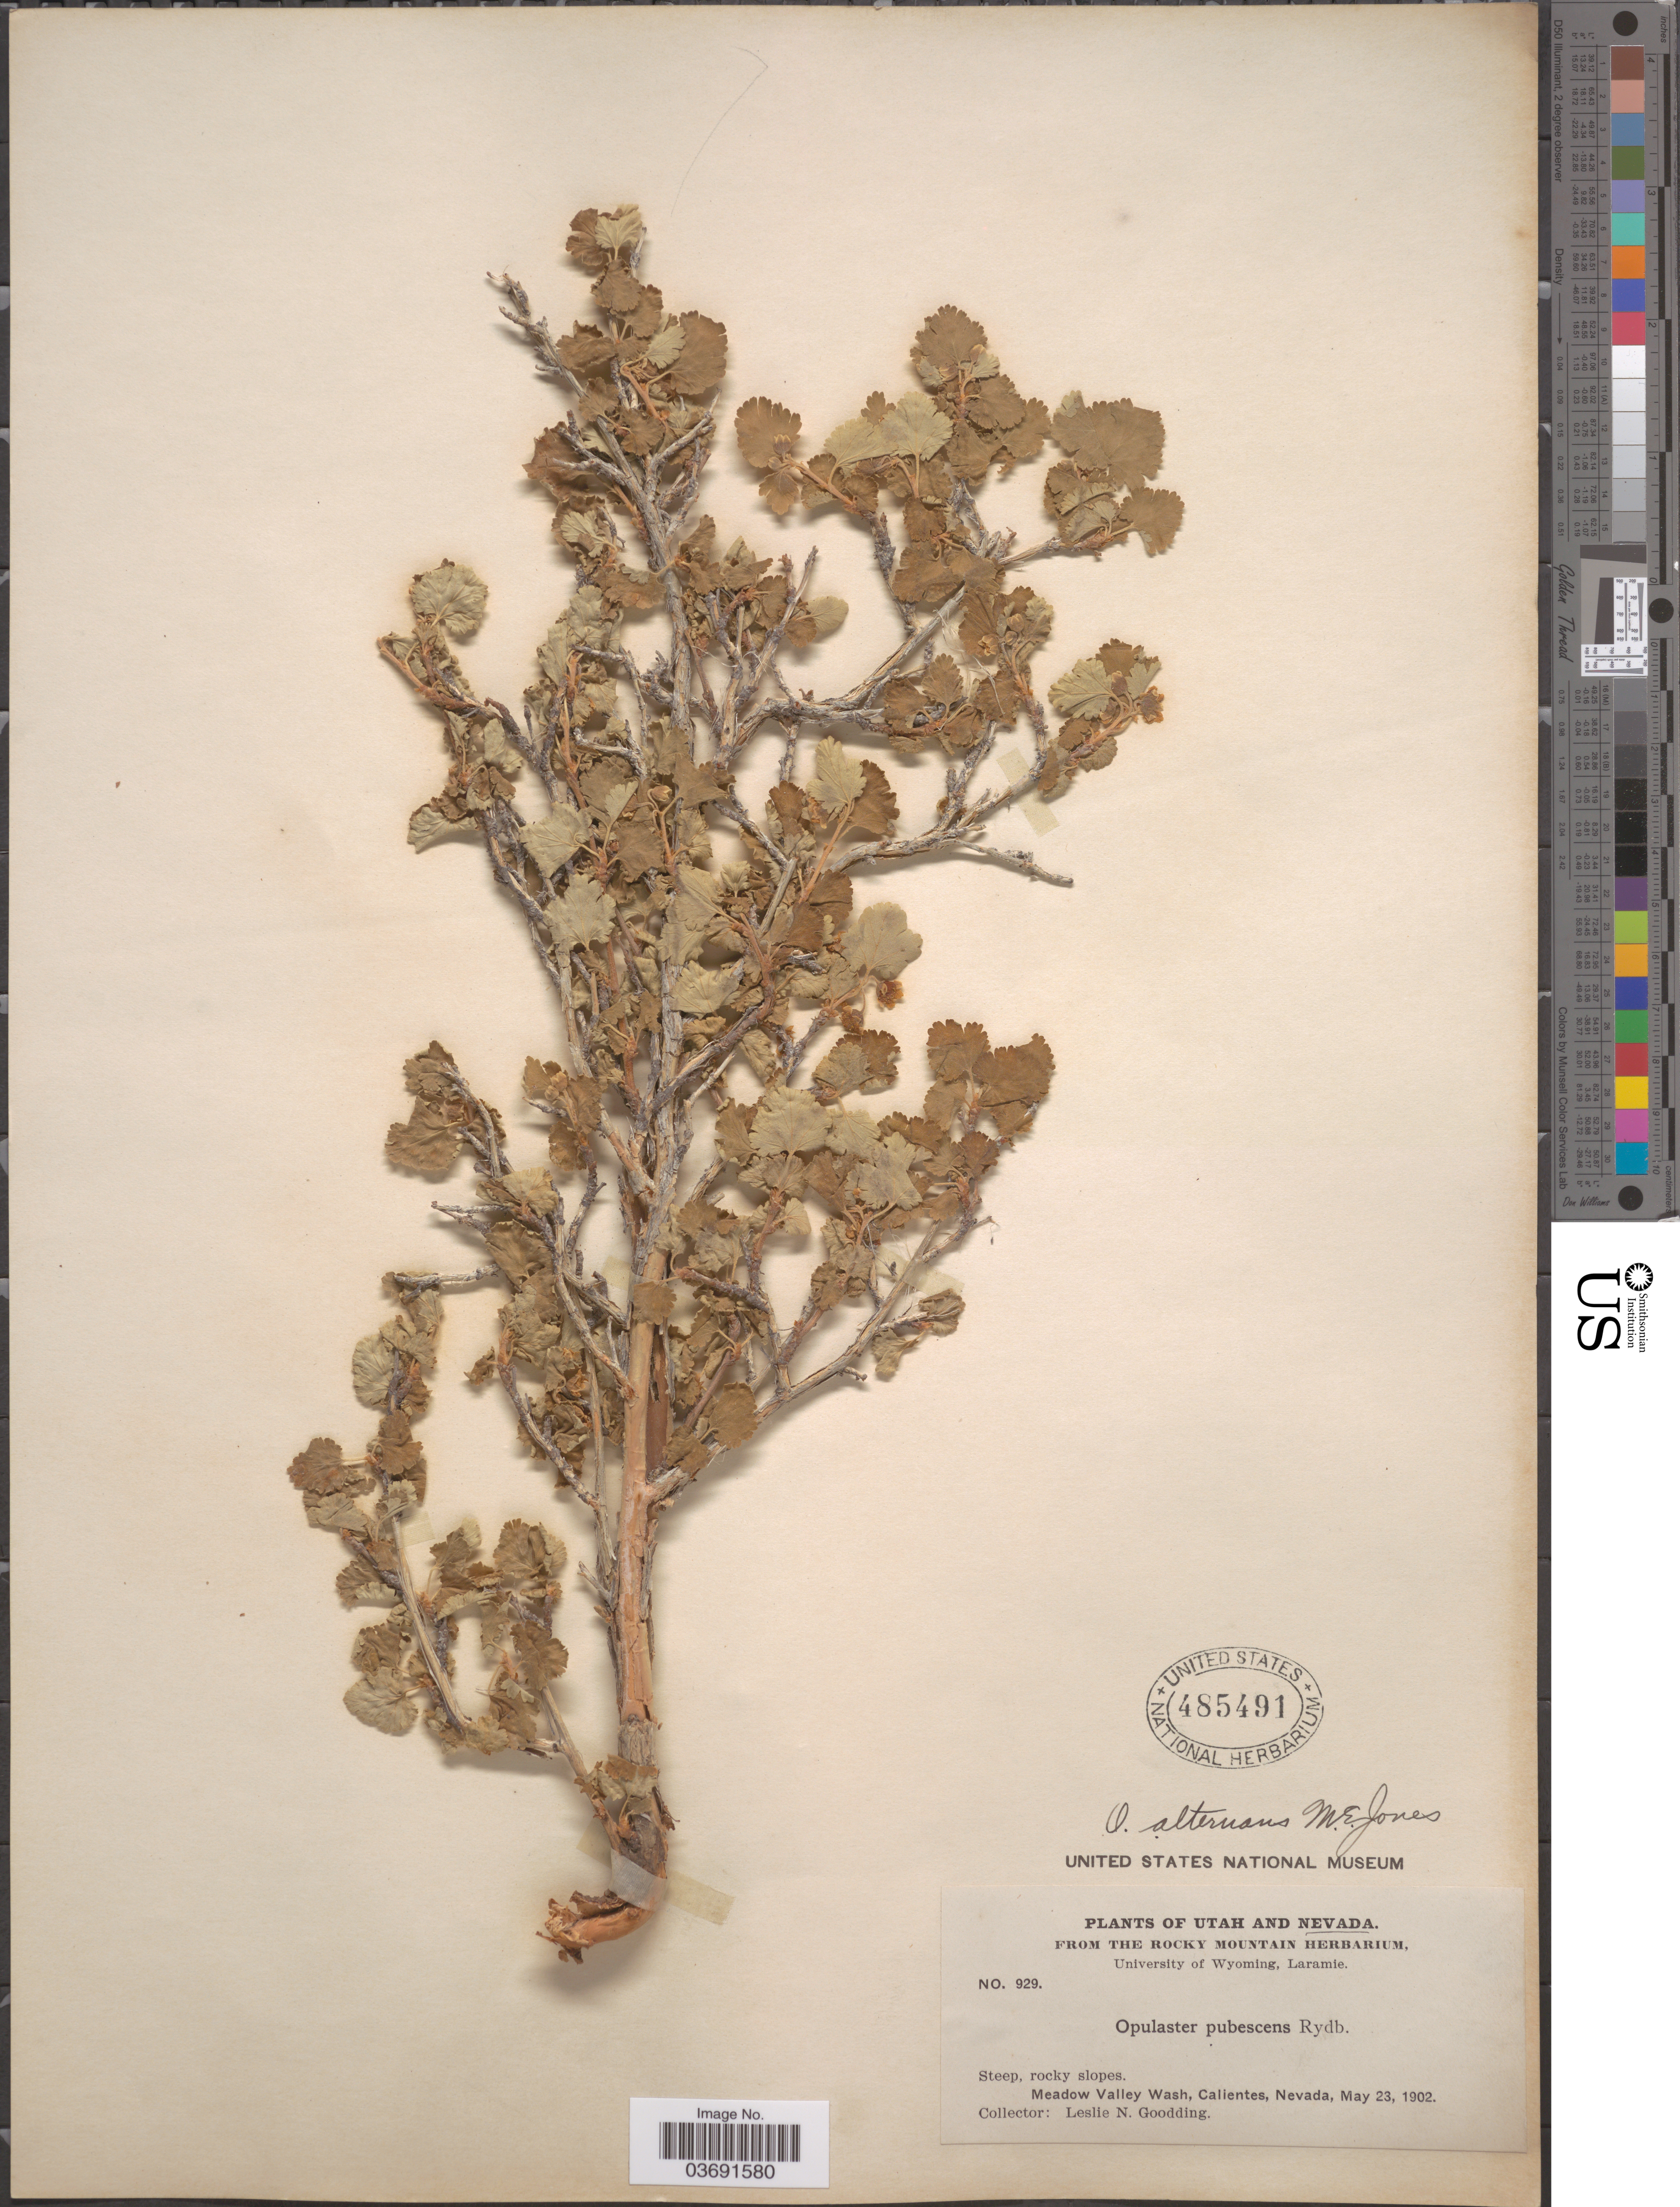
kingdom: Plantae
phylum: Tracheophyta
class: Magnoliopsida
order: Rosales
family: Rosaceae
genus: Physocarpus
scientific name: Physocarpus alternans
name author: (M.E. Jones) J.T. Howell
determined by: Strong, Mark T., (BOT), Smithsonian Institution - National Museum of Natural History (UNITED STATES)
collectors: L. N. Goodding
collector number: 929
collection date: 1902-05-23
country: United States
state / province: Nevada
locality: Meadow Valley Wash, Calientes.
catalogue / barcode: US 485491